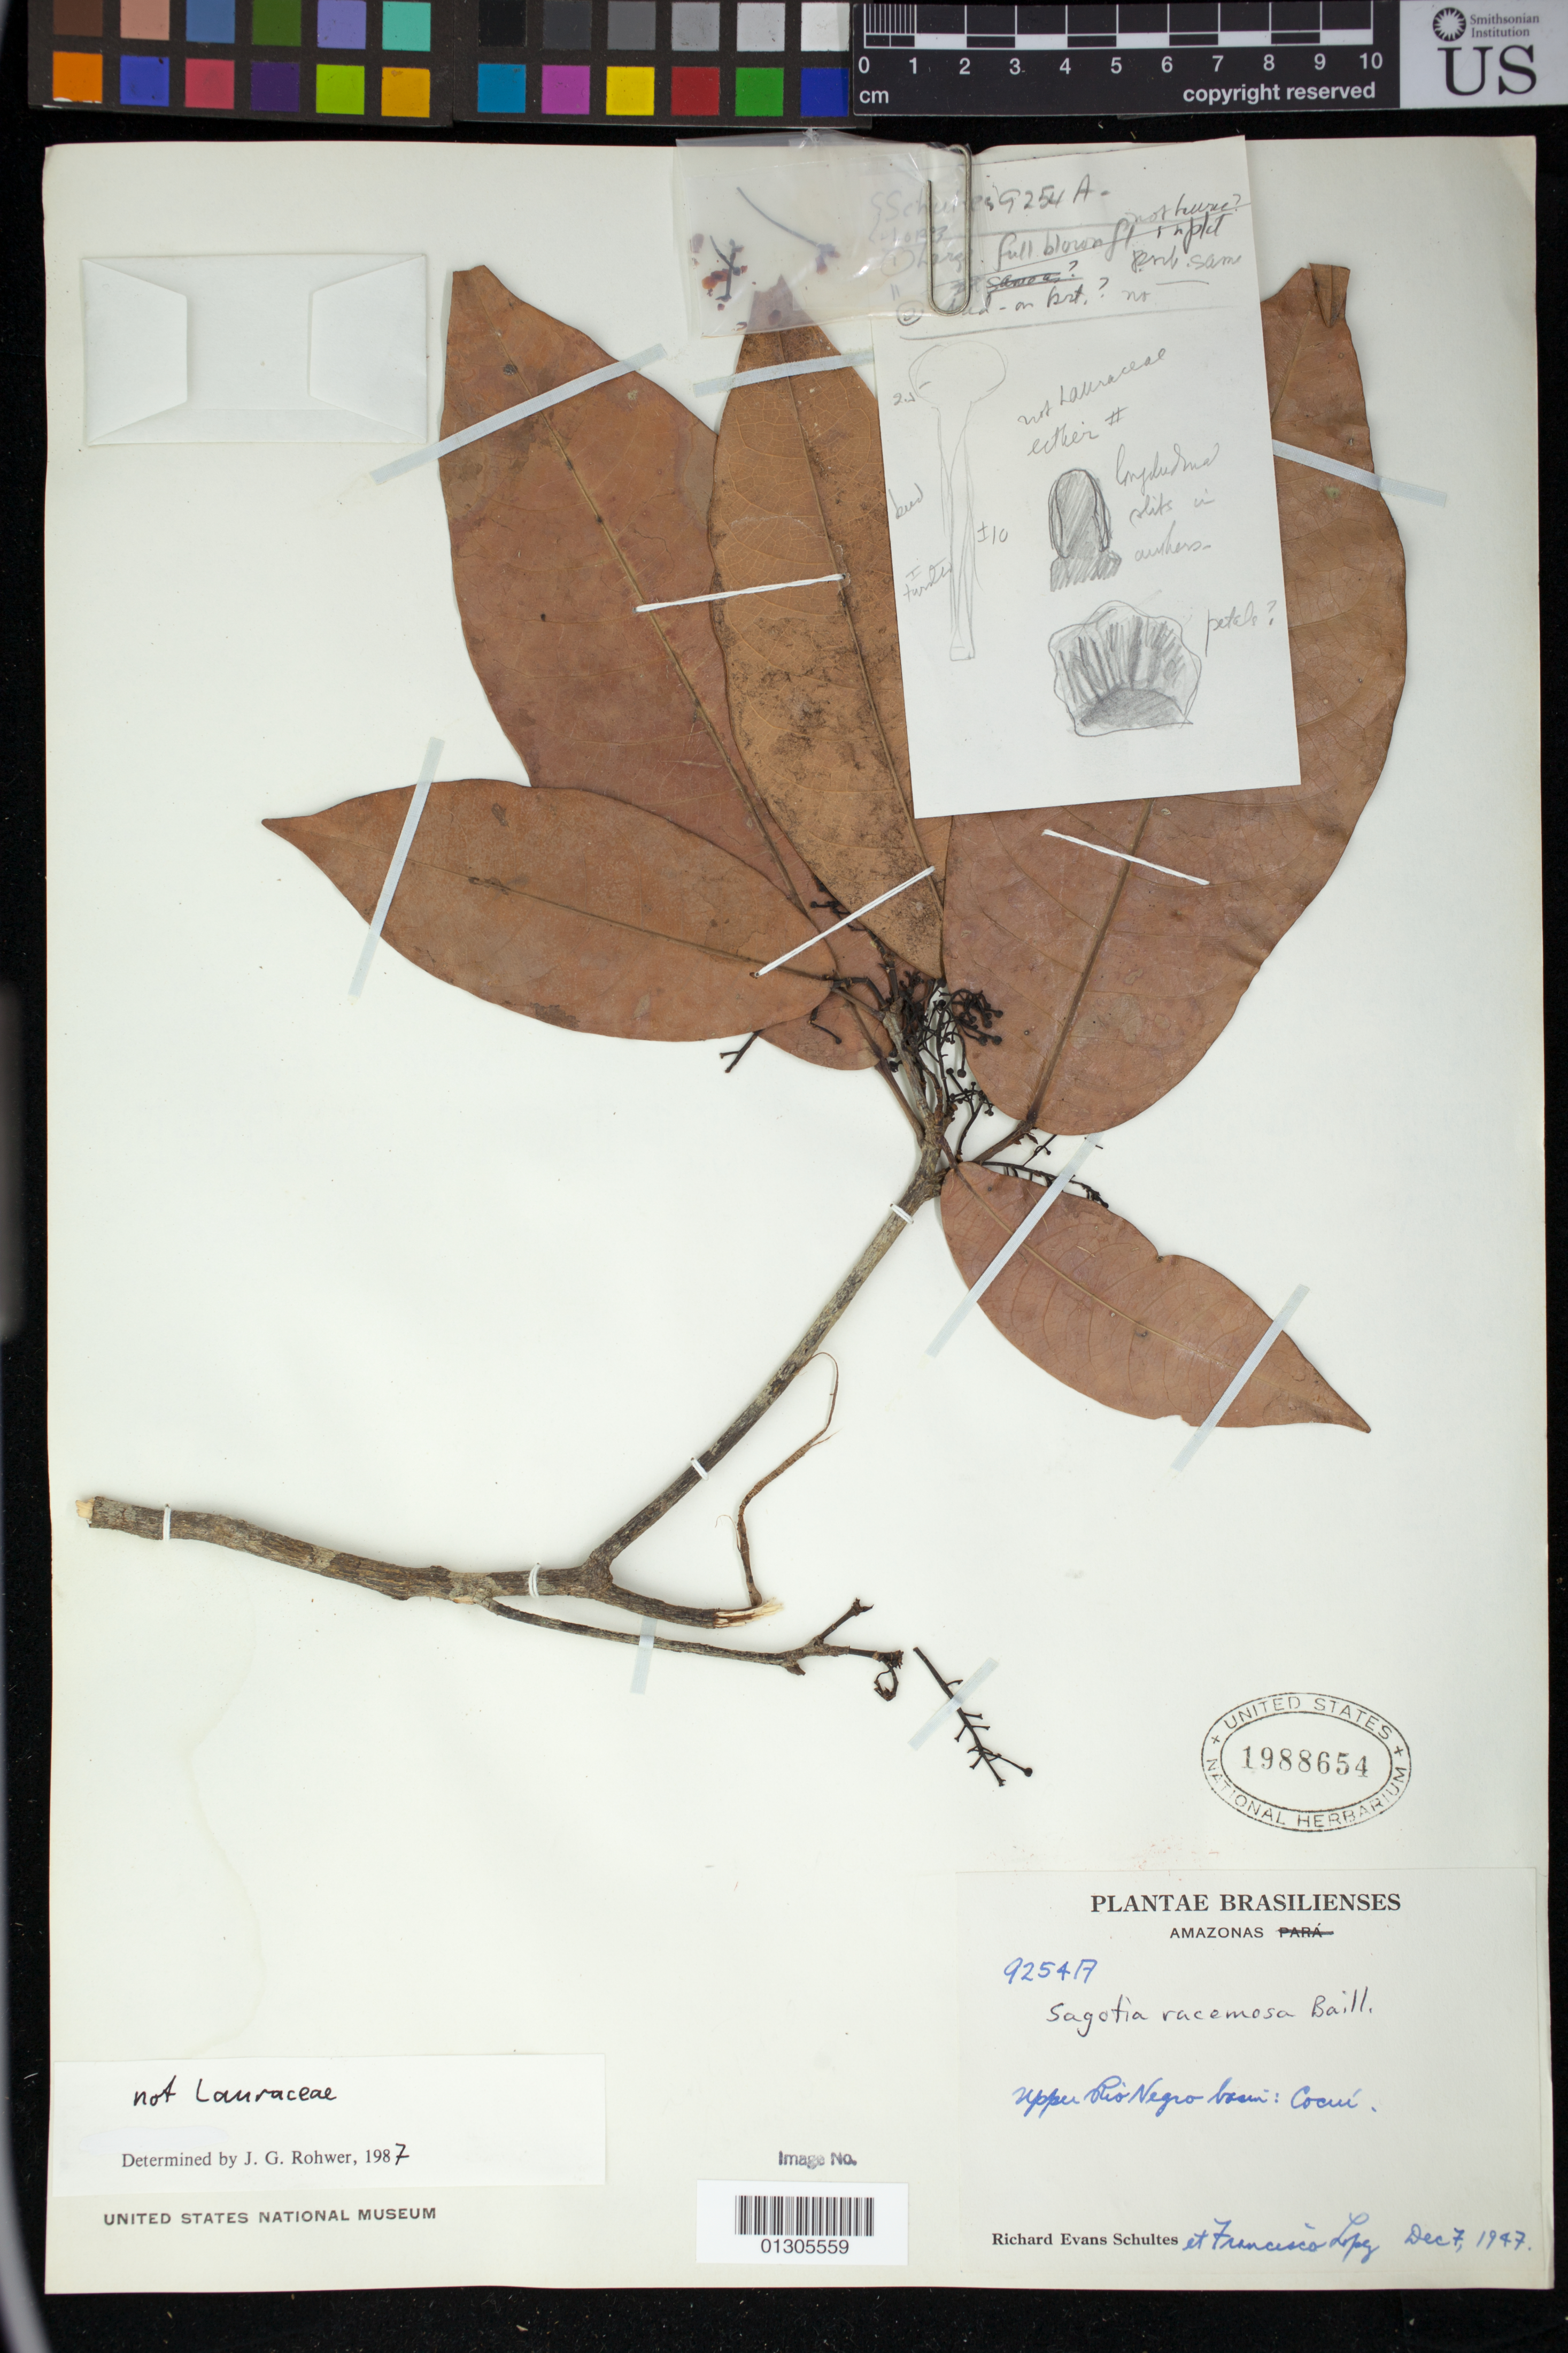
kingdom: Plantae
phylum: Tracheophyta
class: Magnoliopsida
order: Malpighiales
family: Euphorbiaceae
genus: Sagotia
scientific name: Sagotia racemosa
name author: Baill.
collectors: R. E. Schultes & F. López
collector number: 9254A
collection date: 1947-12-07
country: Brazil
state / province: Amazonas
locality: Upper Rio Negro basin: Cocuí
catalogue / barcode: US 1988654